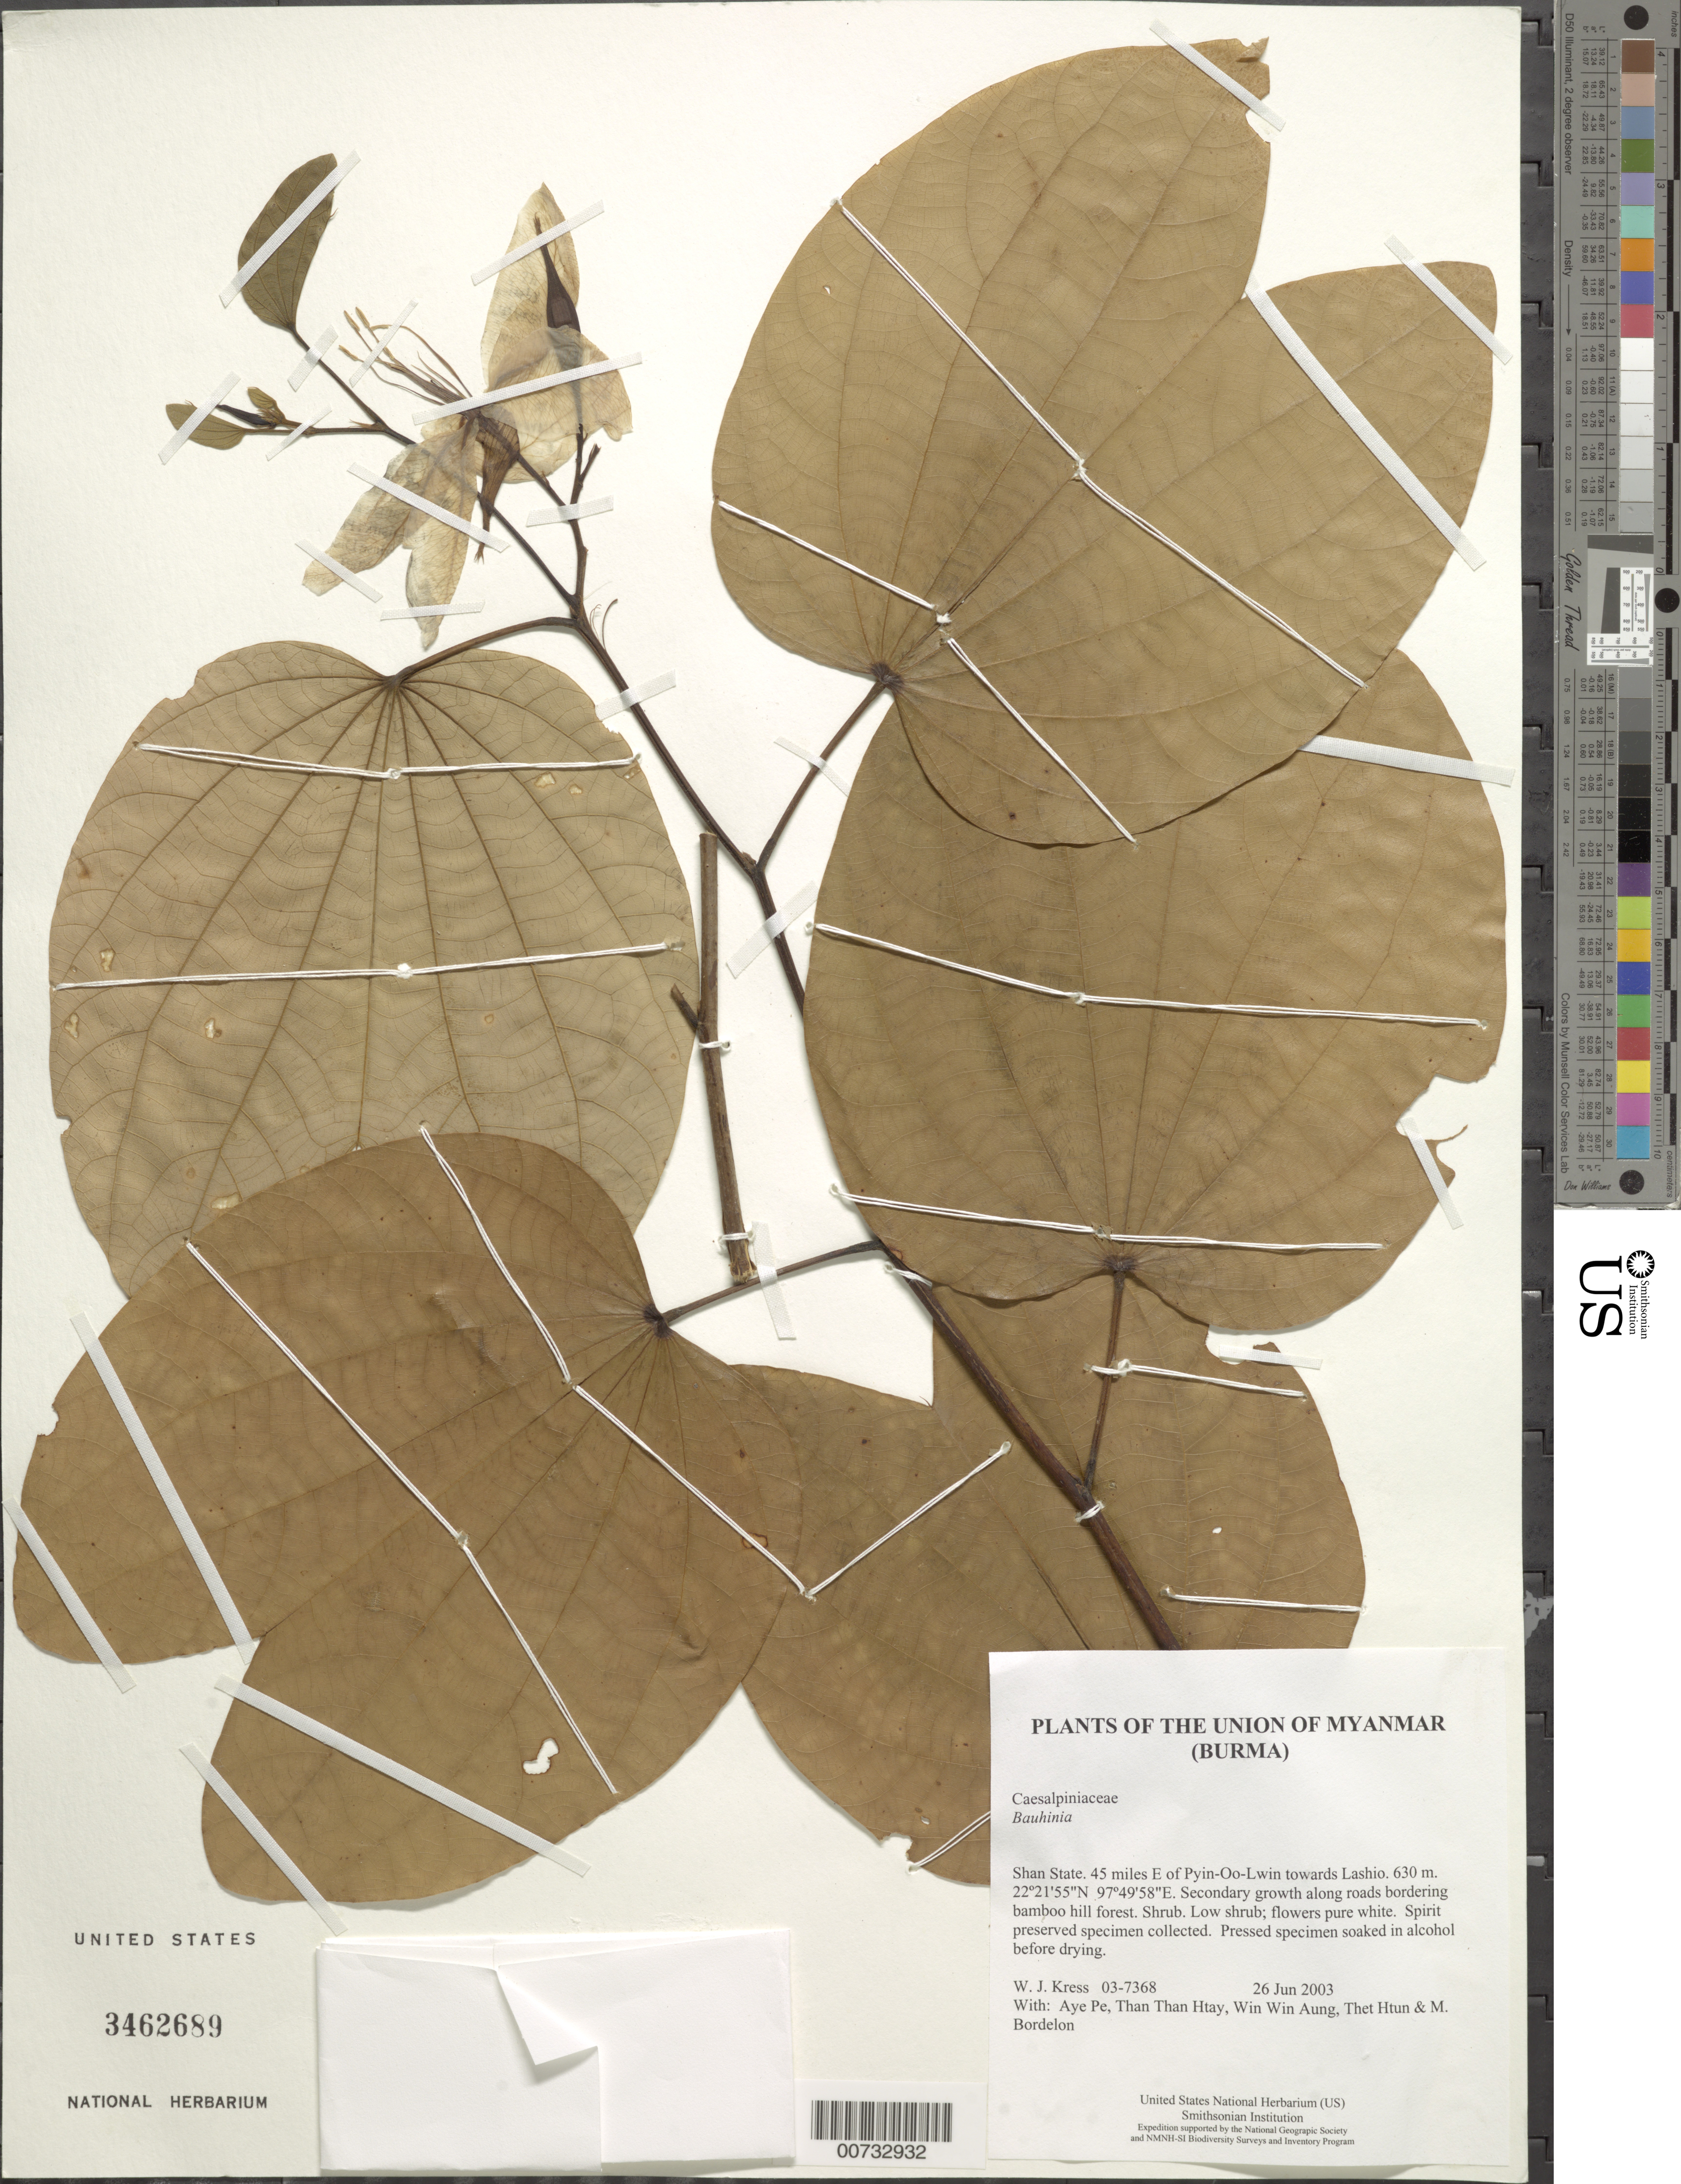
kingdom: Plantae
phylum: Tracheophyta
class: Magnoliopsida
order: Fabales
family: Fabaceae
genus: Phanera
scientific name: Phanera sp.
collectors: W. J. Kress, Aye Pe, Than Than Htay, Win Win Aung, Thet Htun & M. Bordelon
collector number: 03-7368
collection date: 2003-06-26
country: Myanmar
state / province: Shan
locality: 45 miles E of Pyin-Oo-Lwin towards Lashio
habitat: Secondary growth along roads bordering bamboo hill forest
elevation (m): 630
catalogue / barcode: US 3462689